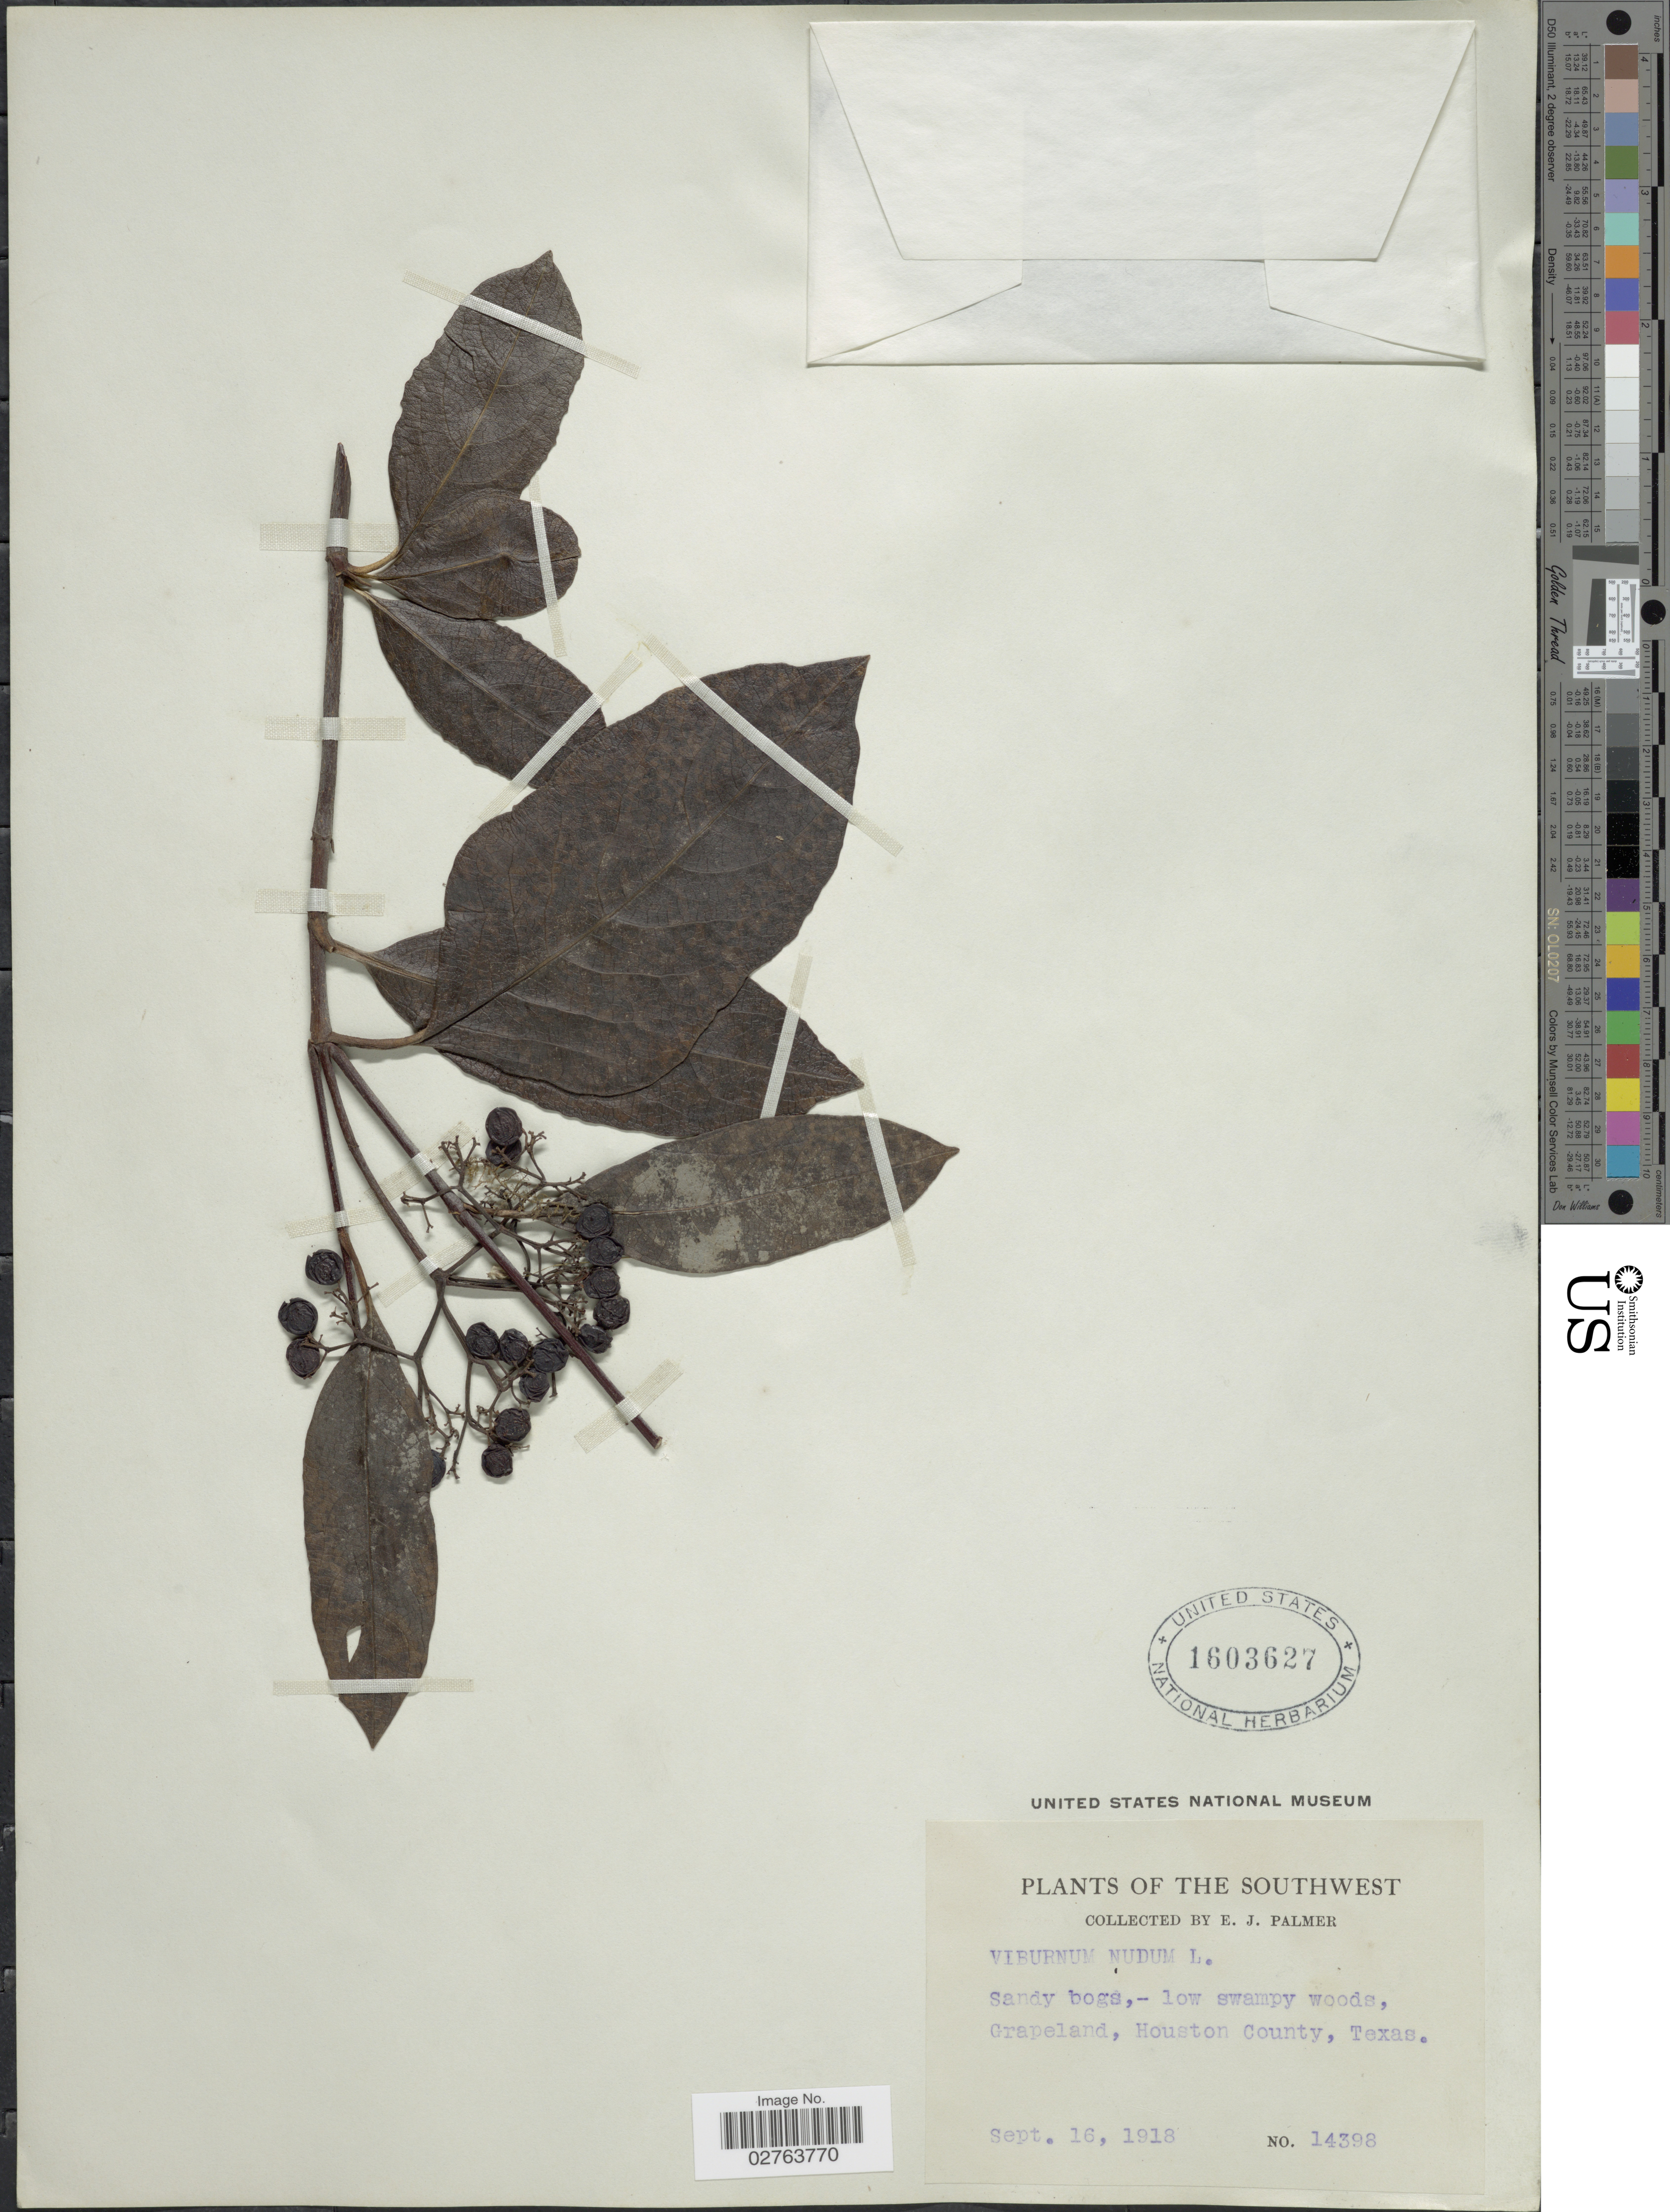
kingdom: Plantae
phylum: Tracheophyta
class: Magnoliopsida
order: Dipsacales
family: Viburnaceae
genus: Viburnum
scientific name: Viburnum nudum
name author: L.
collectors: E. J. Palmer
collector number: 14398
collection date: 1918-09-16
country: United States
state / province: Texas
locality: The Southwest. Grapeland, Houston County.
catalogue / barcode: US 1603627